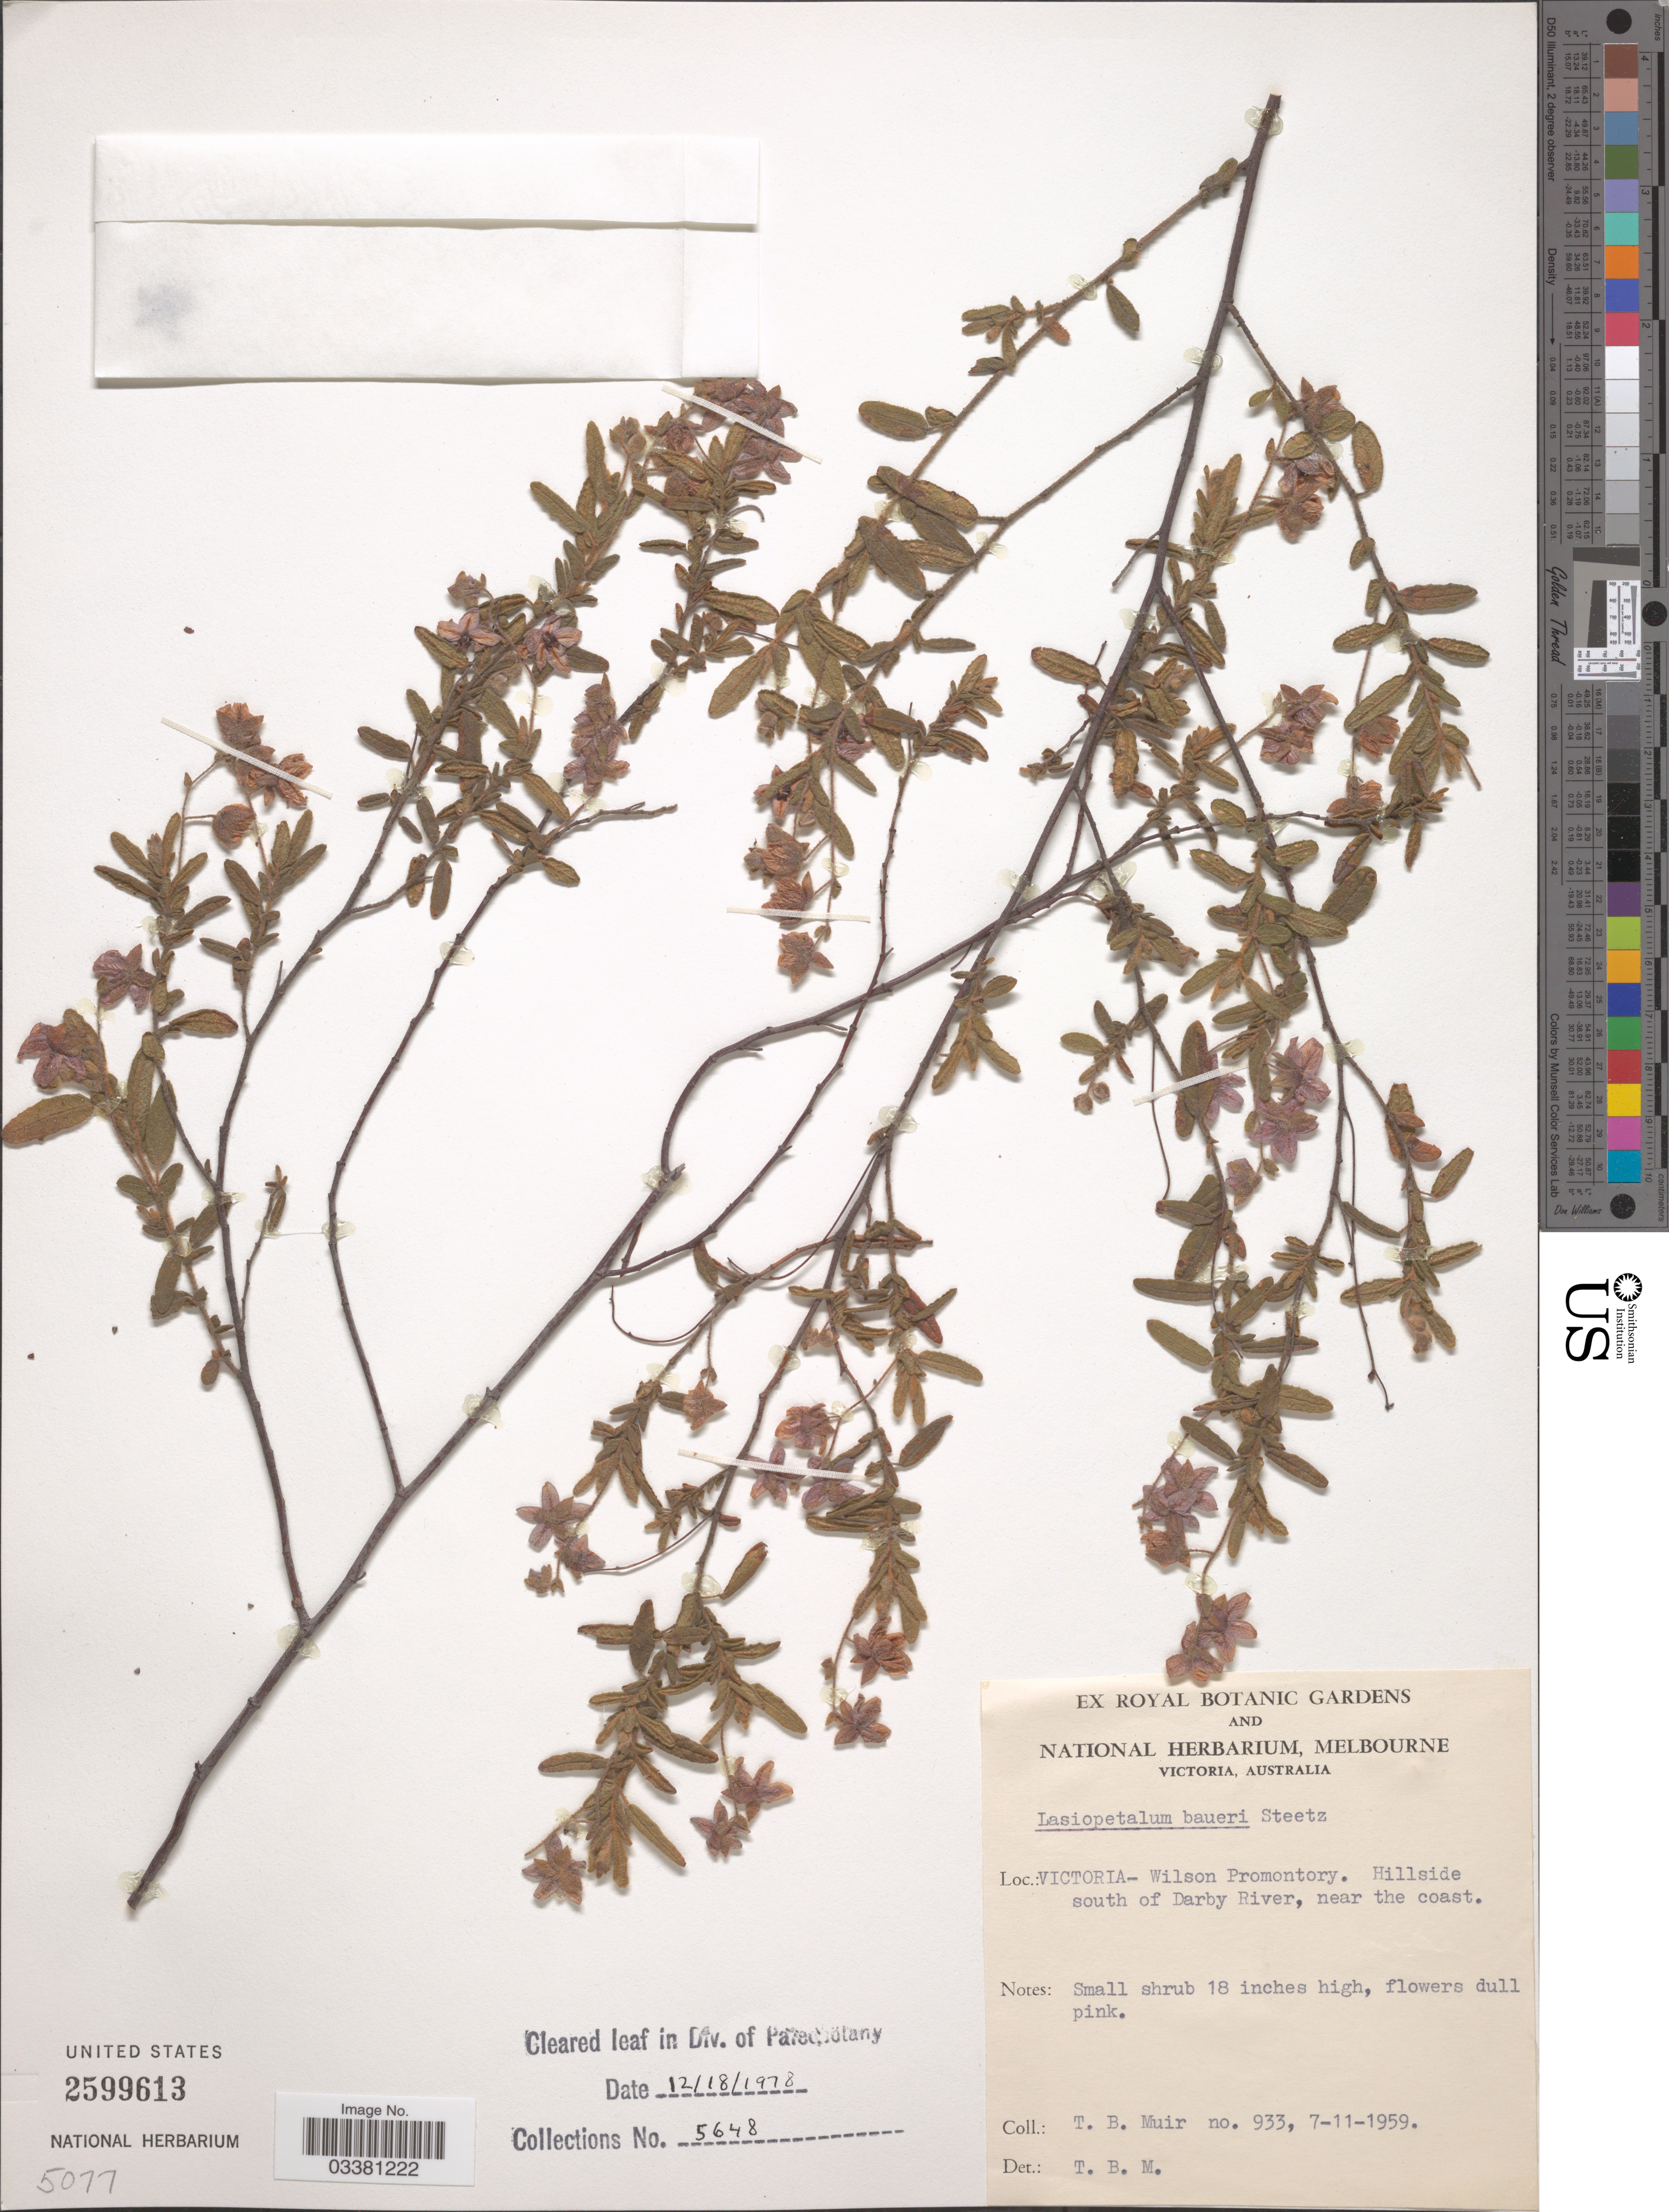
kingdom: Plantae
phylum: Tracheophyta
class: Magnoliopsida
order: Malvales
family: Malvaceae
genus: Lasiopetalum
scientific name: Lasiopetalum baueri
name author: Steetz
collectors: T. Muir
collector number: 933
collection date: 1959-11-07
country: Australia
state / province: Victoria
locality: Victoria- Wilson Promontory. Hillside south of Darby River, near the coast.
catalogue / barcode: US 2599613